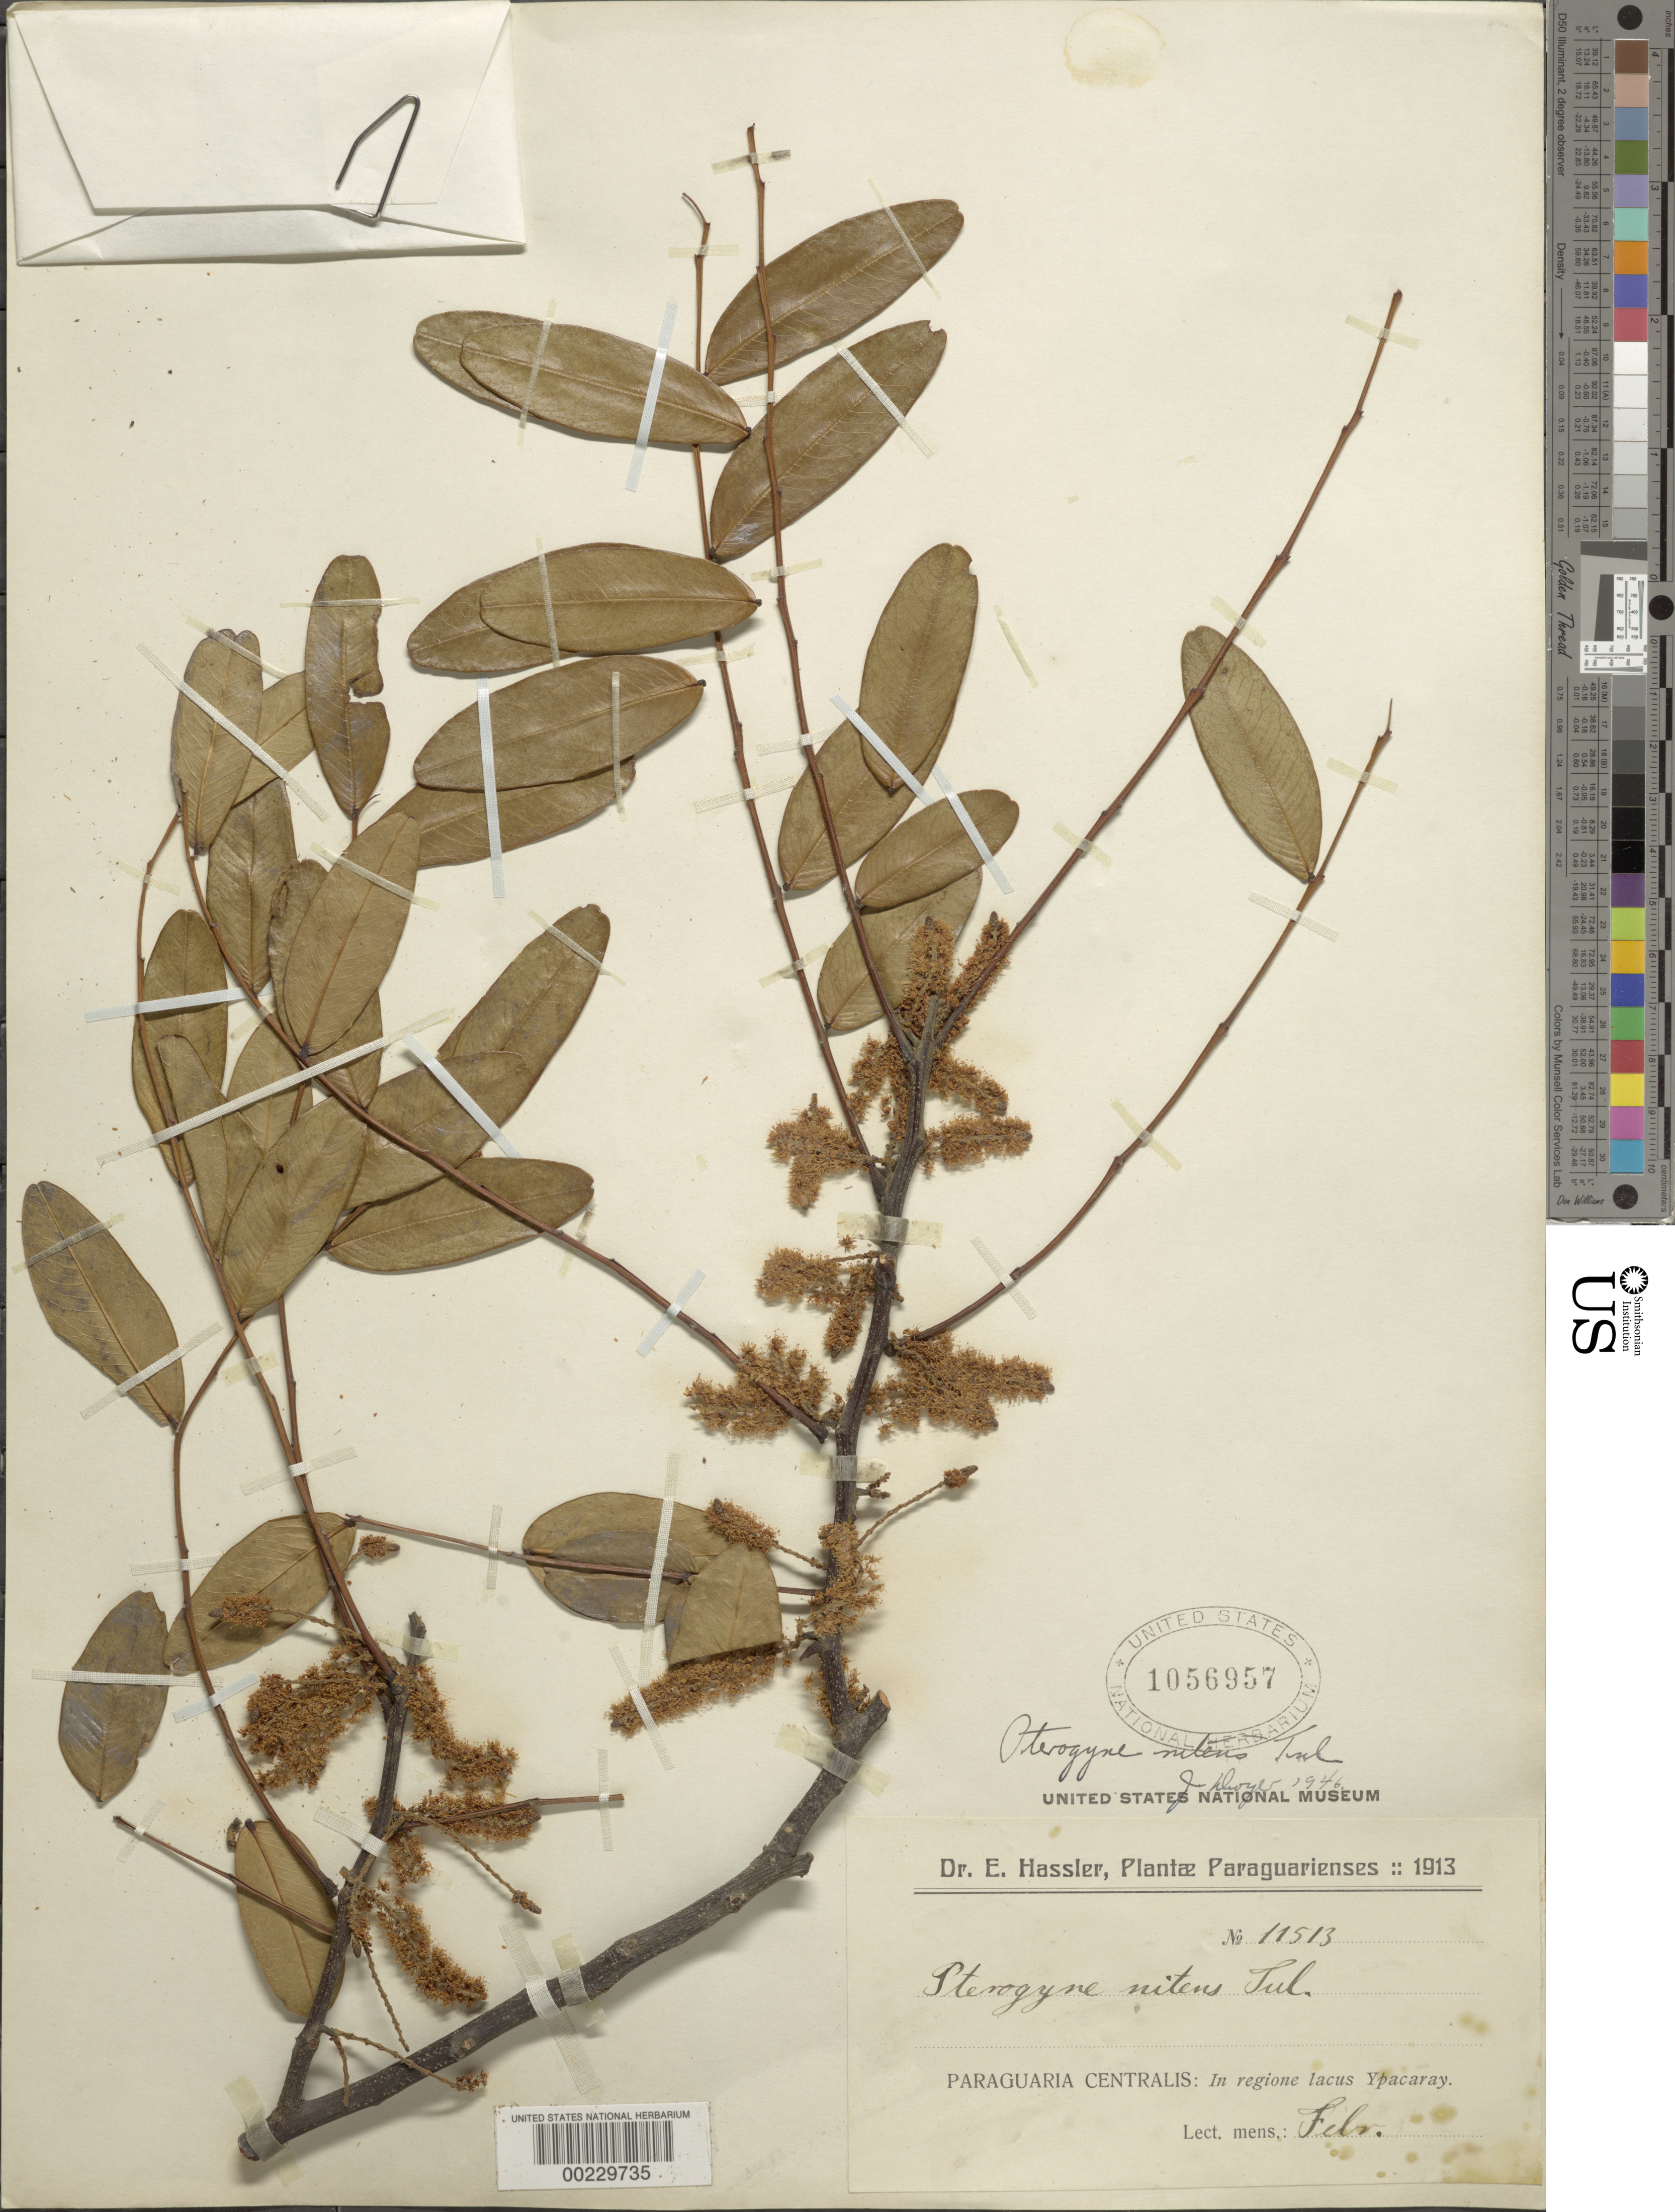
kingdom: Plantae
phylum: Tracheophyta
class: Magnoliopsida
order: Fabales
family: Fabaceae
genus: Pterogyne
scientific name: Pterogyne nitens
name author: Tul.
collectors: E. Hassler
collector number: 11513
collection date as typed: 1913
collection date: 1913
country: Paraguay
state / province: Central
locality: Ypacaray lake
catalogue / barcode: US 1056957